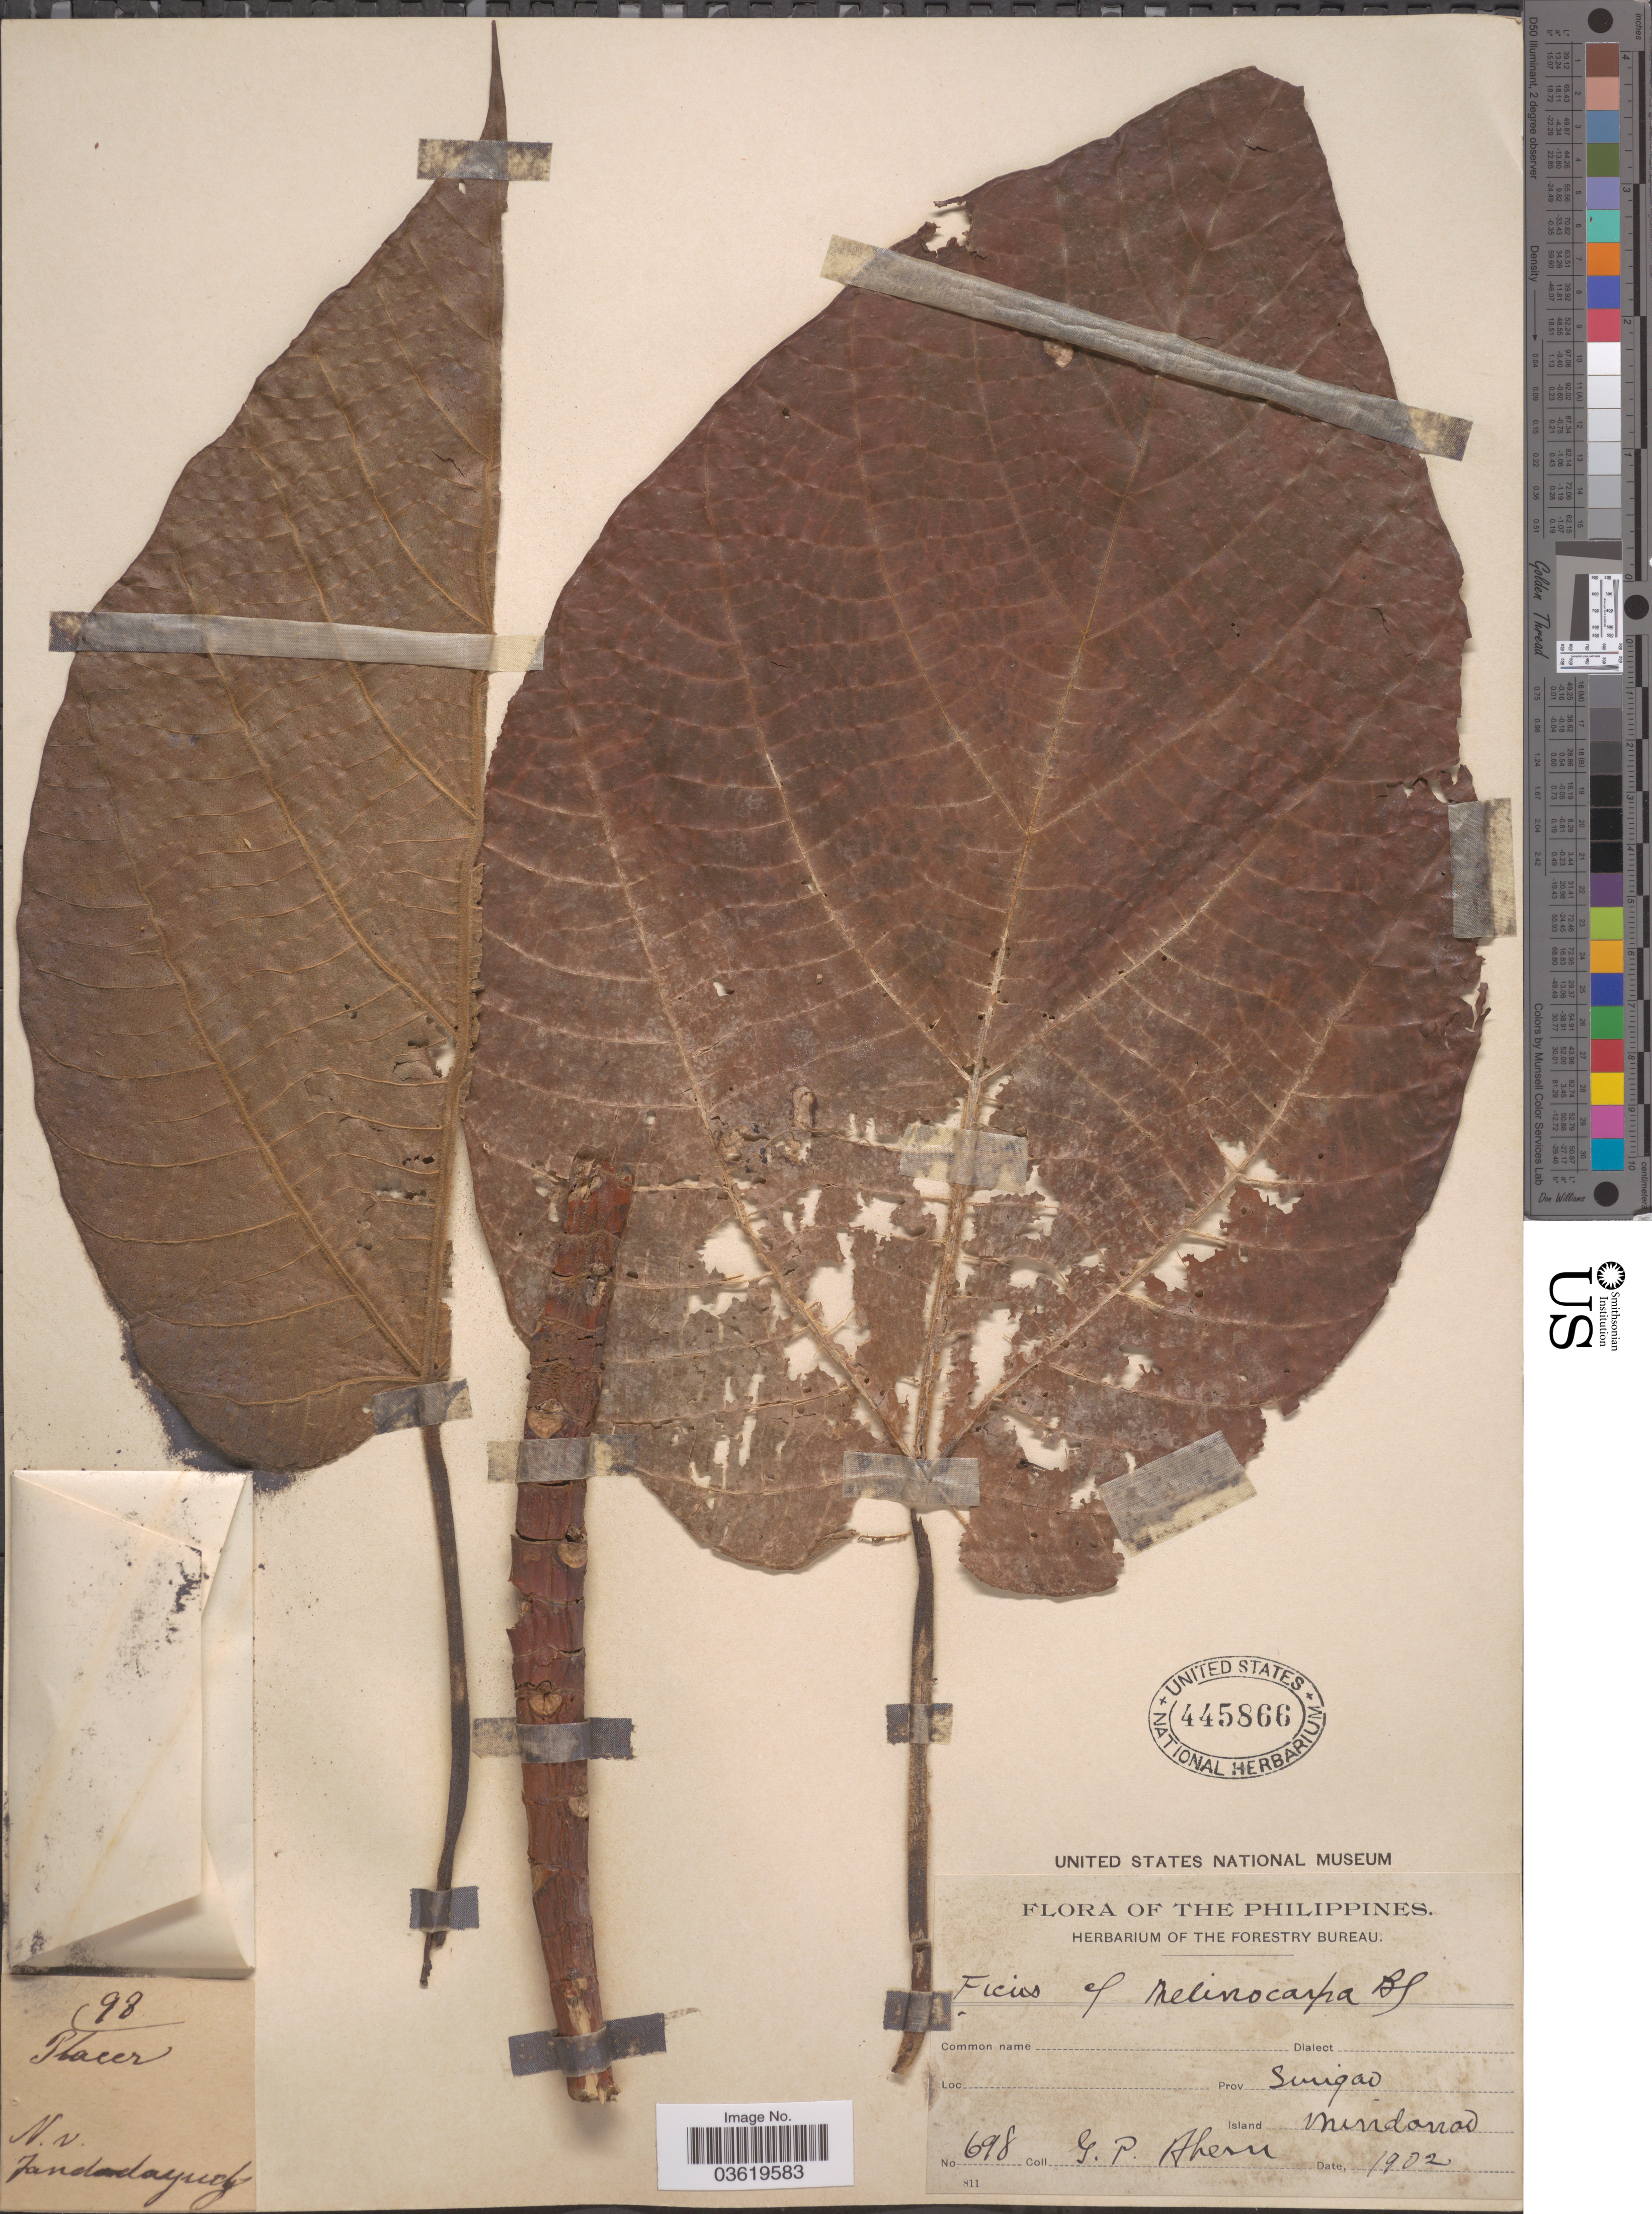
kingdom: Plantae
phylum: Tracheophyta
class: Magnoliopsida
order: Rosales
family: Moraceae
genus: Ficus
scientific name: Ficus ruficaulis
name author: Merr.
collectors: G. Ahern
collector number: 698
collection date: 1902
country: Philippines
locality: Prov. Surigao. Island Mindanao.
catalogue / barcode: US 445866